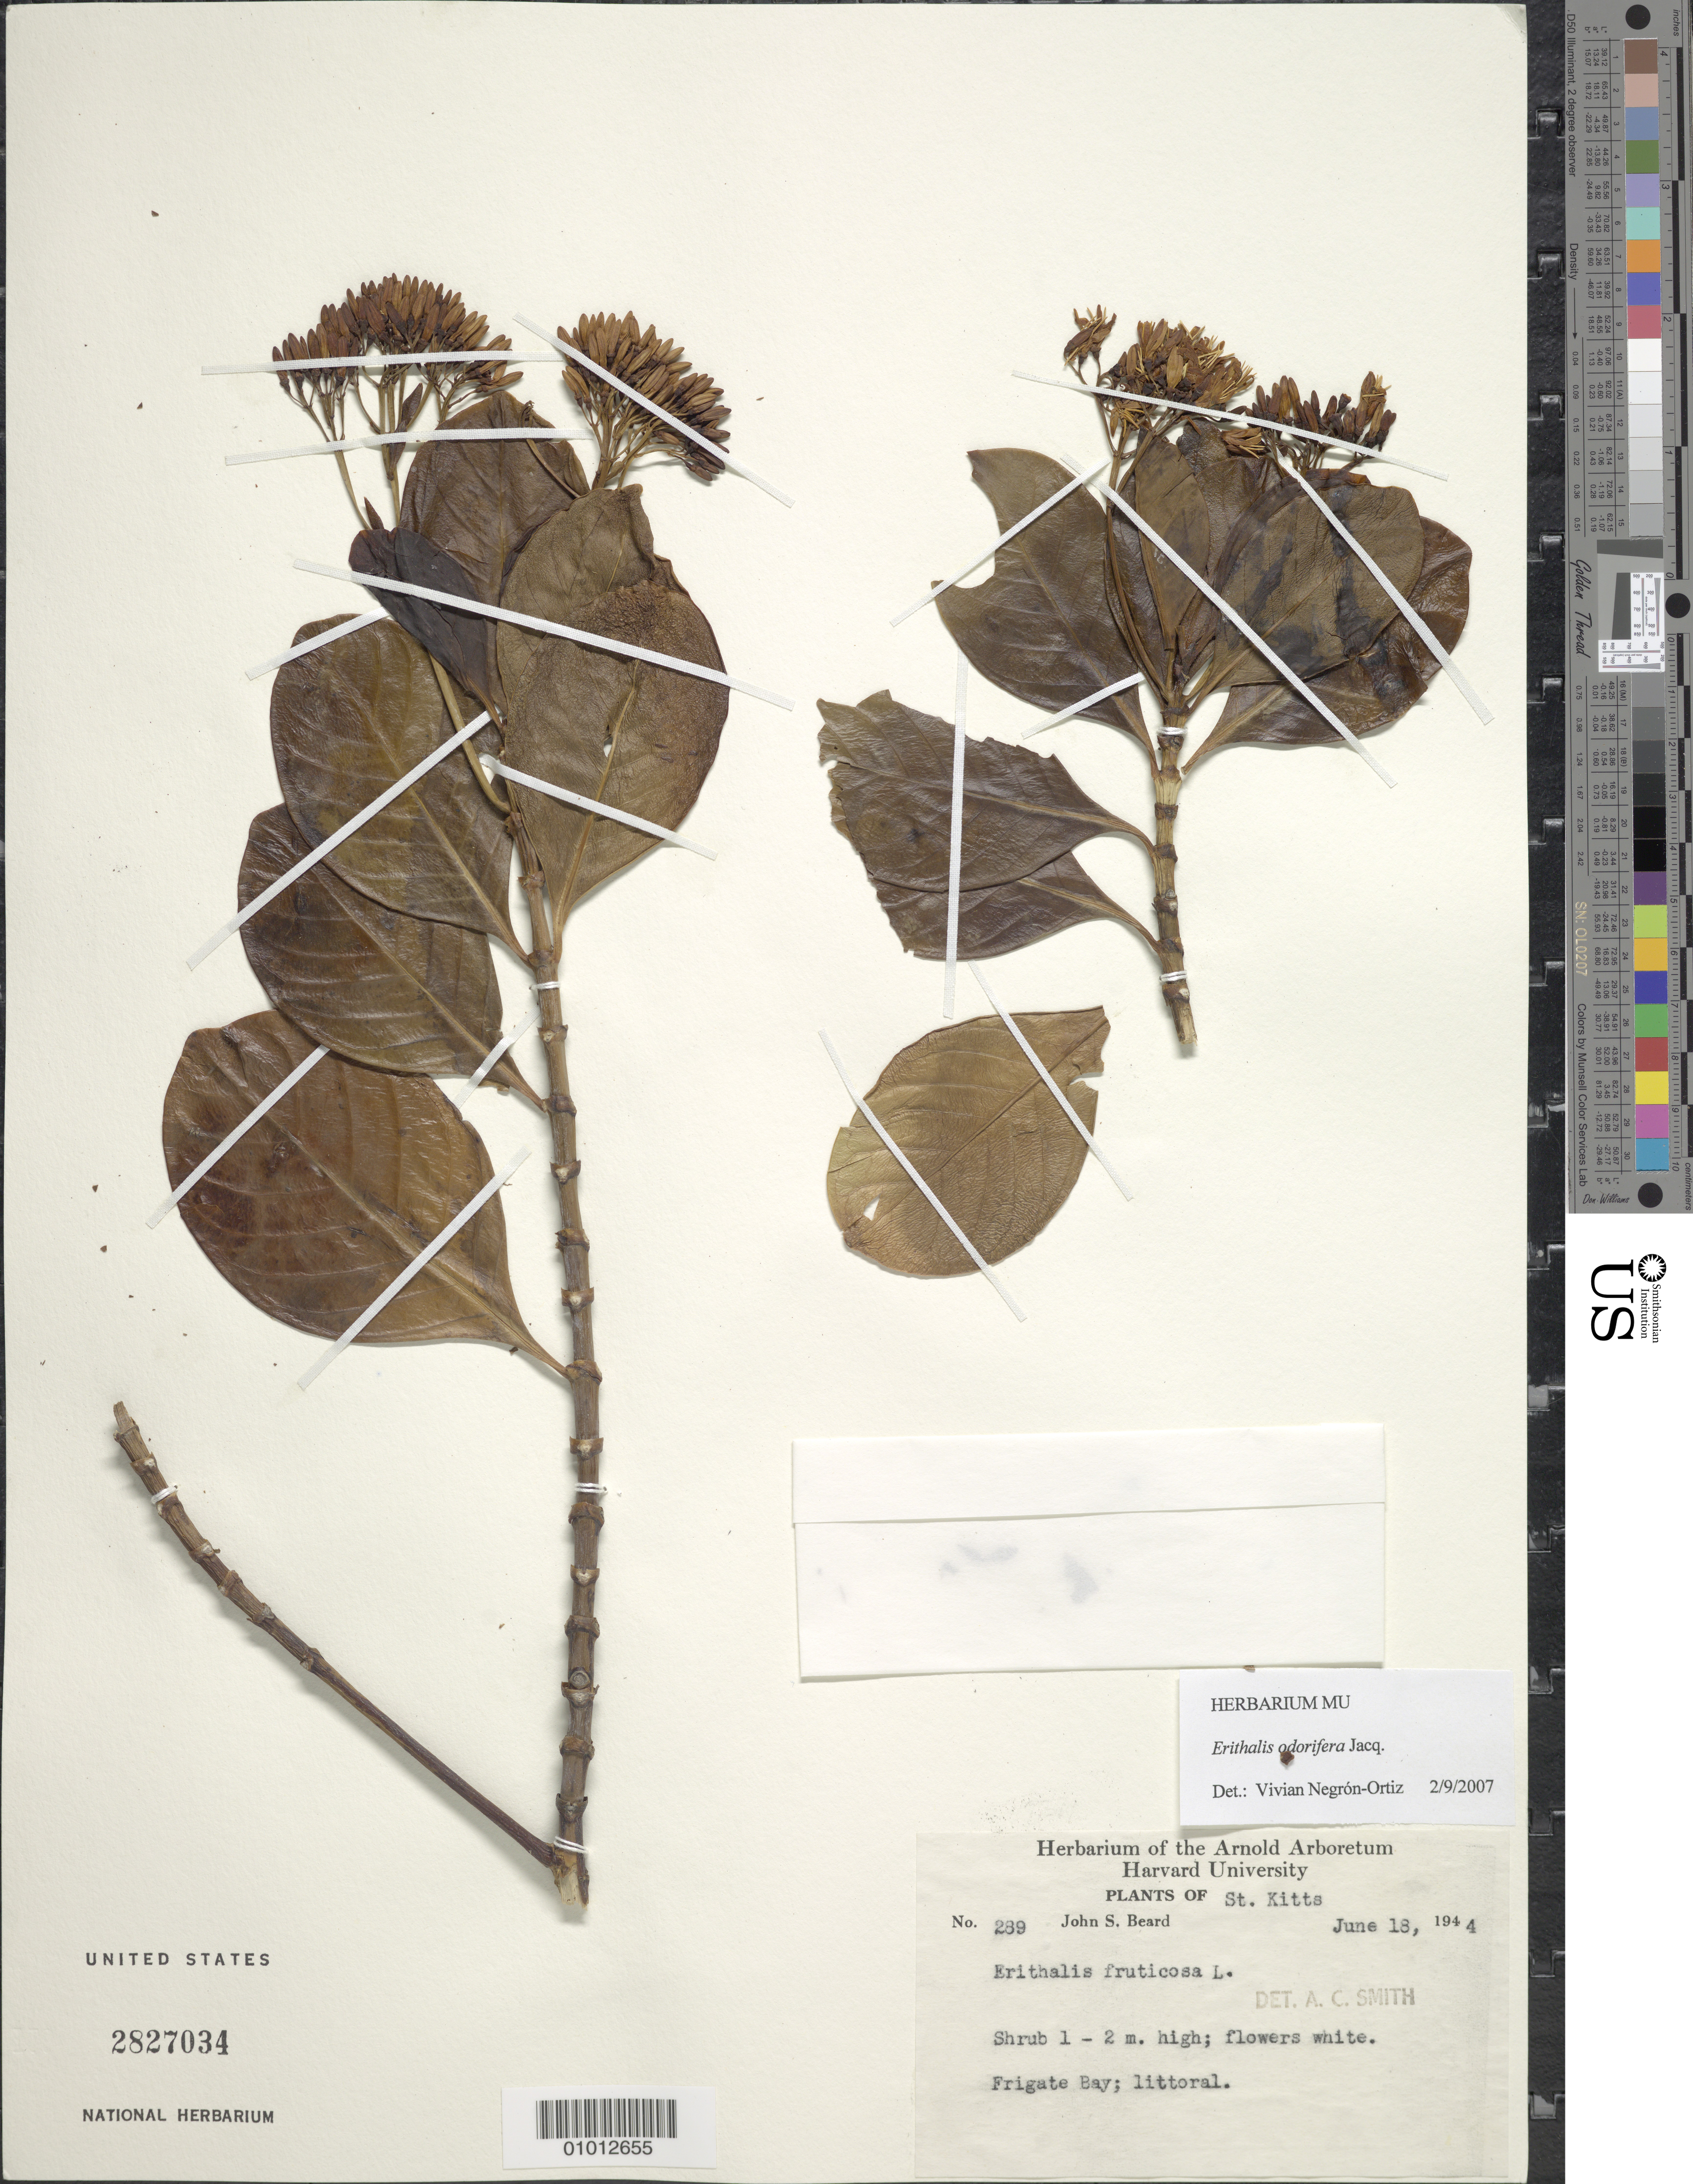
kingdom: Plantae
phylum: Tracheophyta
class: Magnoliopsida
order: Gentianales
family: Rubiaceae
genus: Erithalis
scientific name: Erithalis odorifera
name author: Jacq.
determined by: Negrón-Ortiz, V.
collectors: J. Beard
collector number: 289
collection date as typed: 18 Jun 1944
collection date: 1944-06-18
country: St. Christopher-Nevis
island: St. Christopher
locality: Frigate Bay, littoral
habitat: Littoral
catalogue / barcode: US 2827034